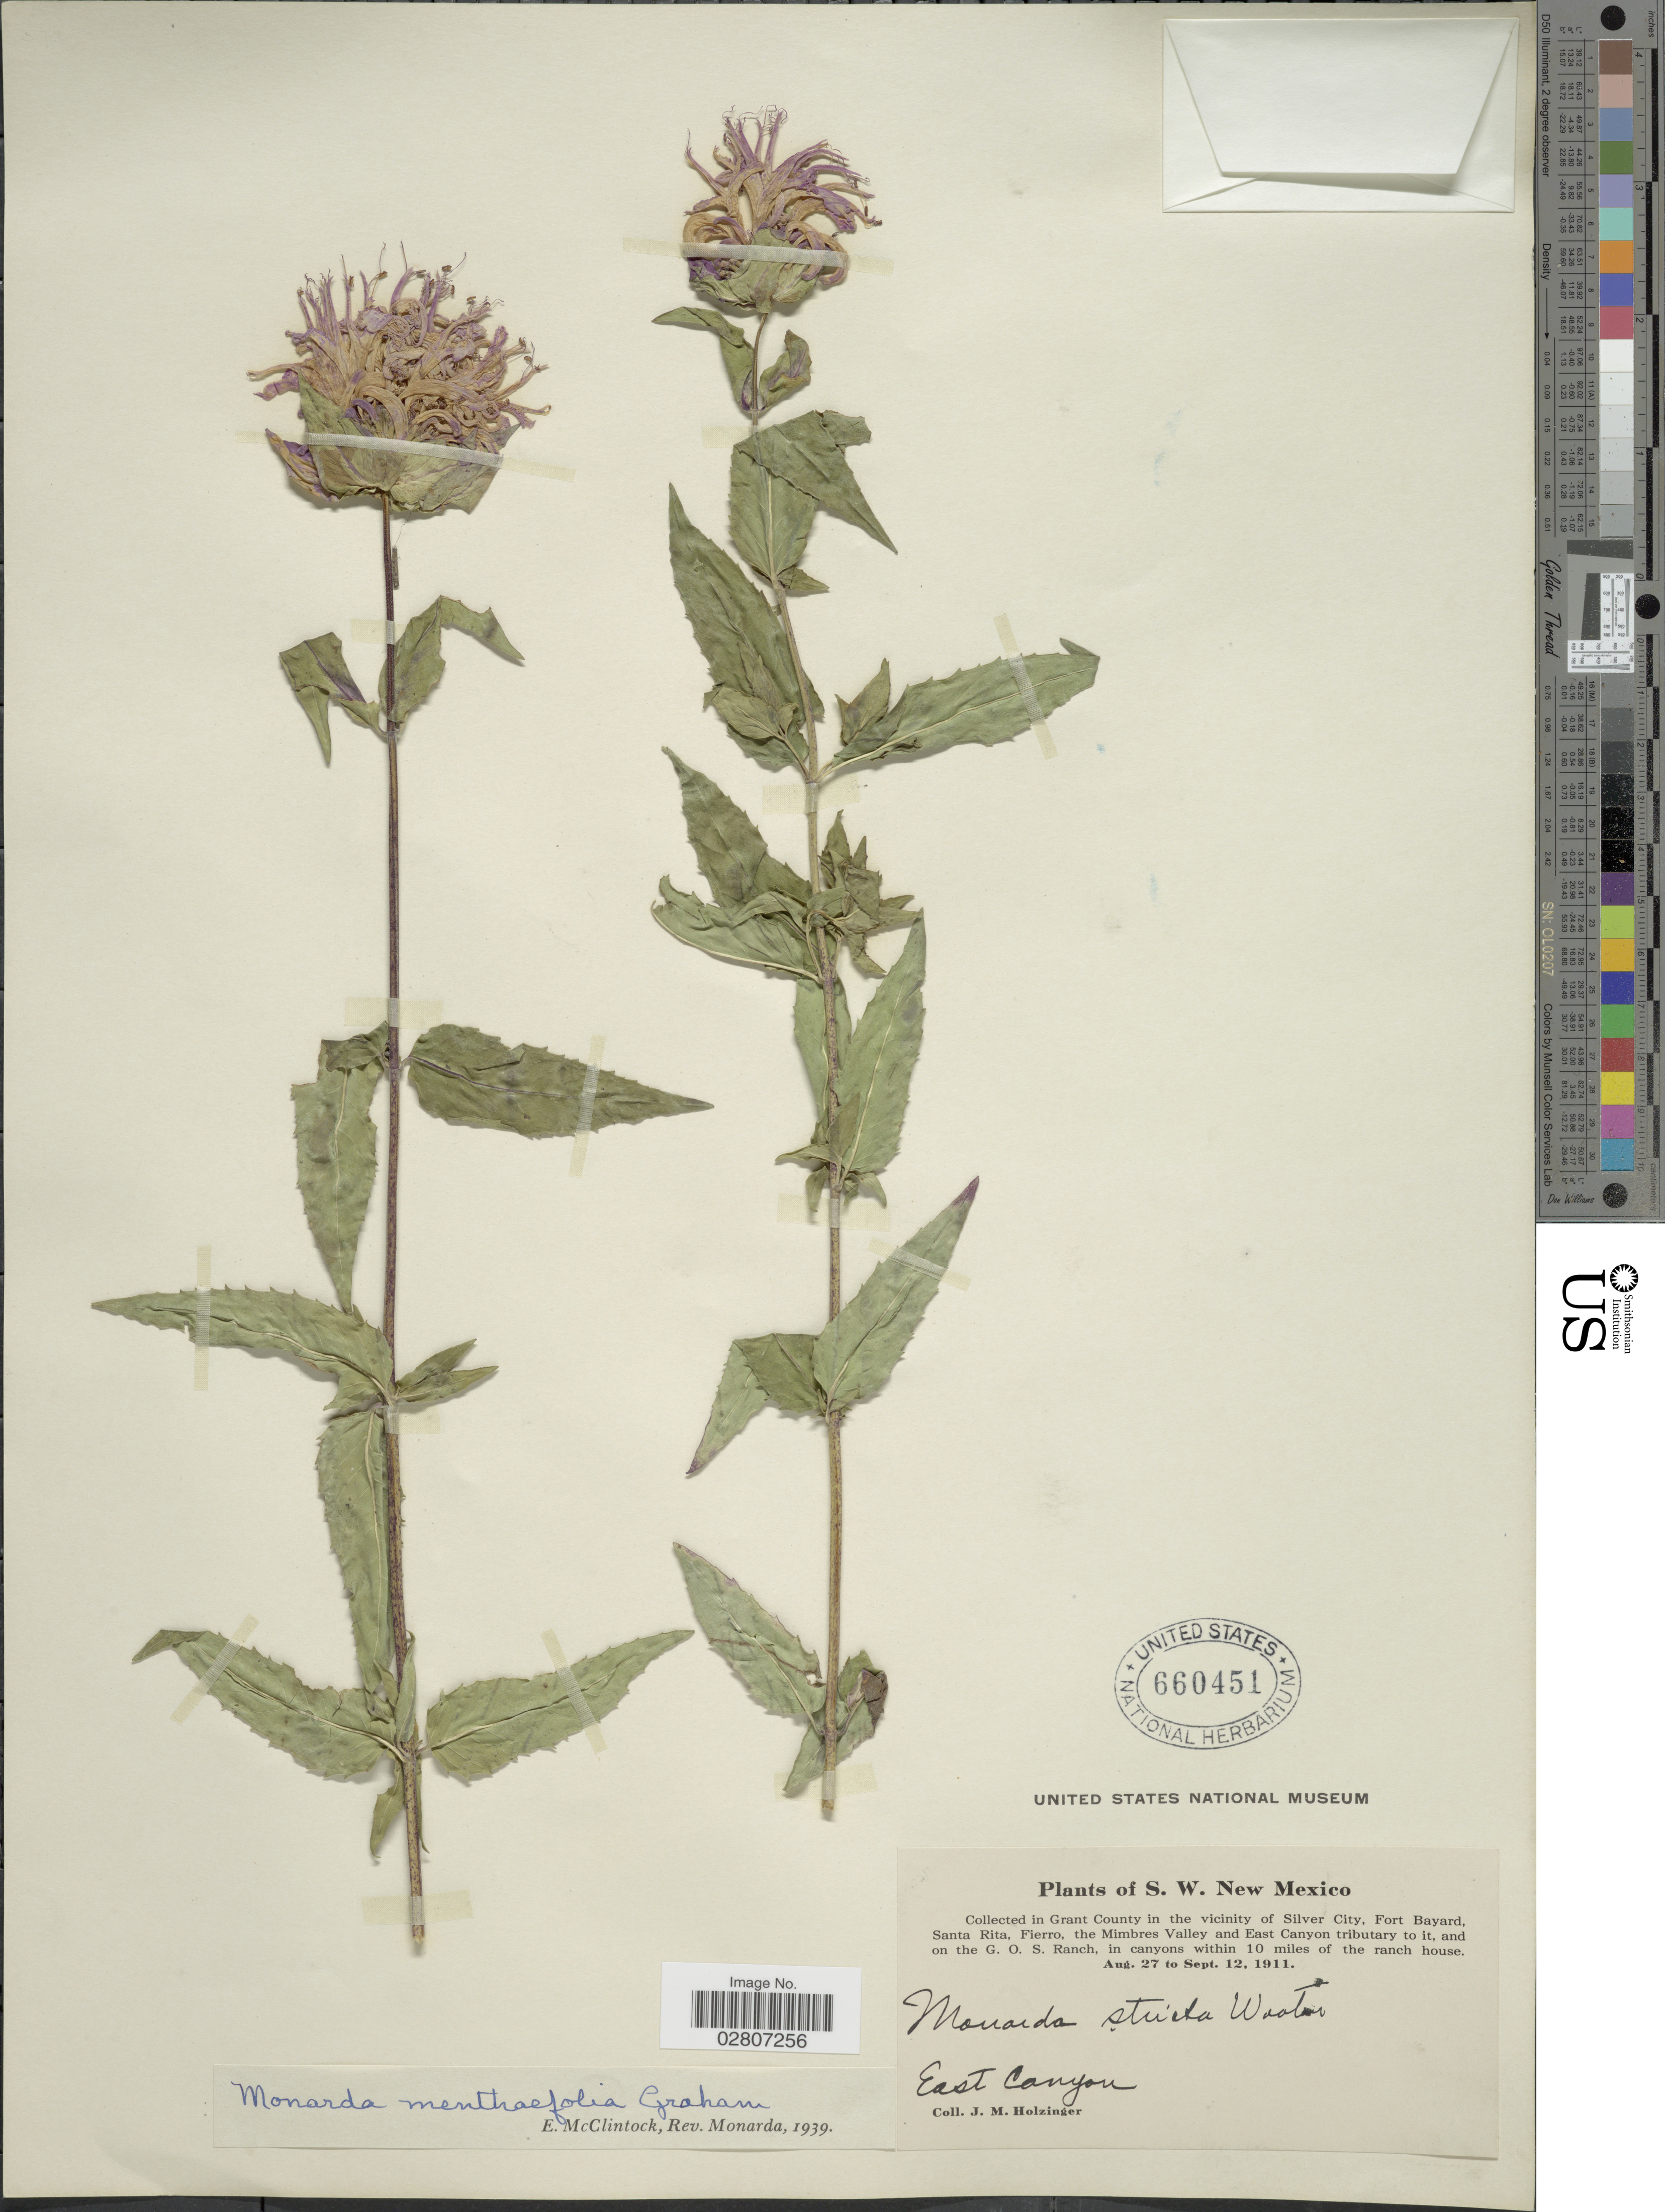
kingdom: Plantae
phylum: Tracheophyta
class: Magnoliopsida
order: Lamiales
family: Lamiaceae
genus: Monarda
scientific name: Monarda fistulosa var. menthifolia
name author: (Graham) Fernald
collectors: J. M. Holzinger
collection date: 1911-08-27/1911-09-12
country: United States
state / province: New Mexico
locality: S.W. New Mexico. In Grant County in the vicinity of Silver City, Fort Bayard, Santa Rita, Fierro, the Mimbres Valley and East Canyon tributary to it, and on the G.O.S. Ranch, in canyons within 10 miles of the ranch house. East Canyon.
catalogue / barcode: US 660451